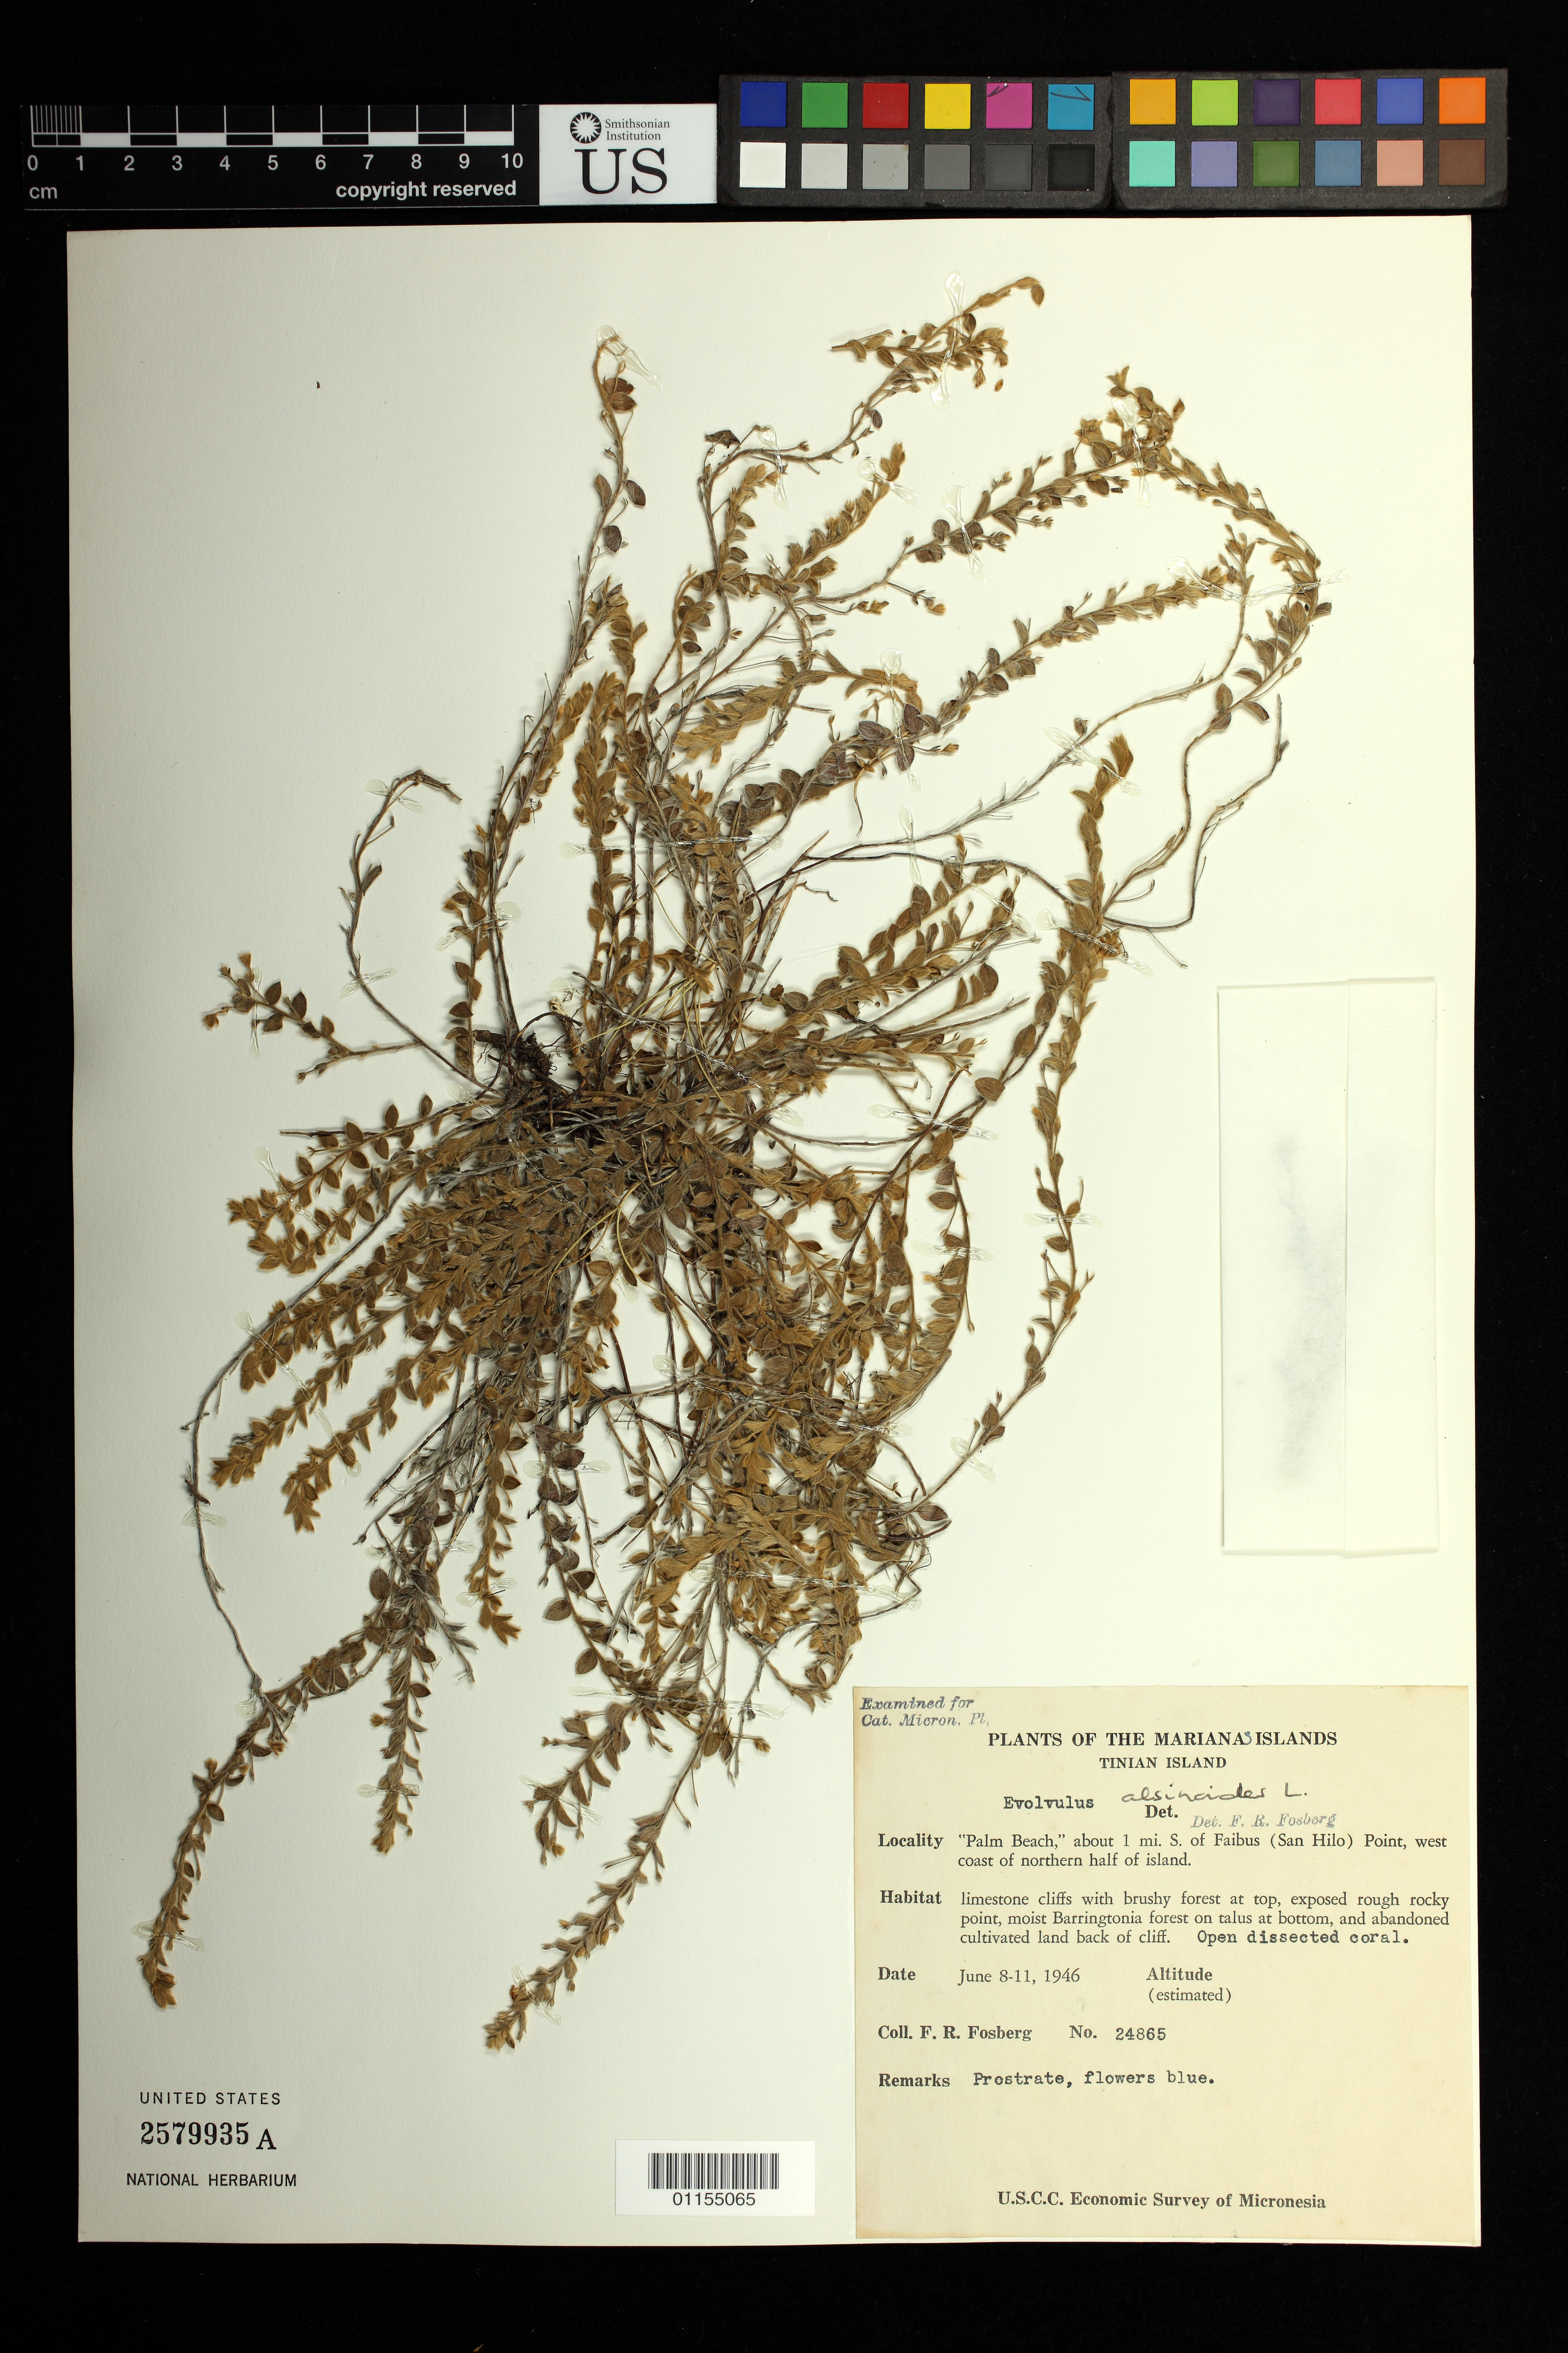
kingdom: Plantae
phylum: Tracheophyta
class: Magnoliopsida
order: Solanales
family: Convolvulaceae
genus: Evolvulus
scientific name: Evolvulus alsinoides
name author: (L.) L.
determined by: Fosberg, F. R.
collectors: F. R. Fosberg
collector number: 24865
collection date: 1946-06-08/1946-06-11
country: Northern Mariana Islands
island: Tinian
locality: Tinian, "Palm Beach" about 1 m. S. of Faibus (San Hilo) Point, west coast of northern half of island.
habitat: Limestone cliffs with brushy forest at top, exposed rough rocky point.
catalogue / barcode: US 2579935A